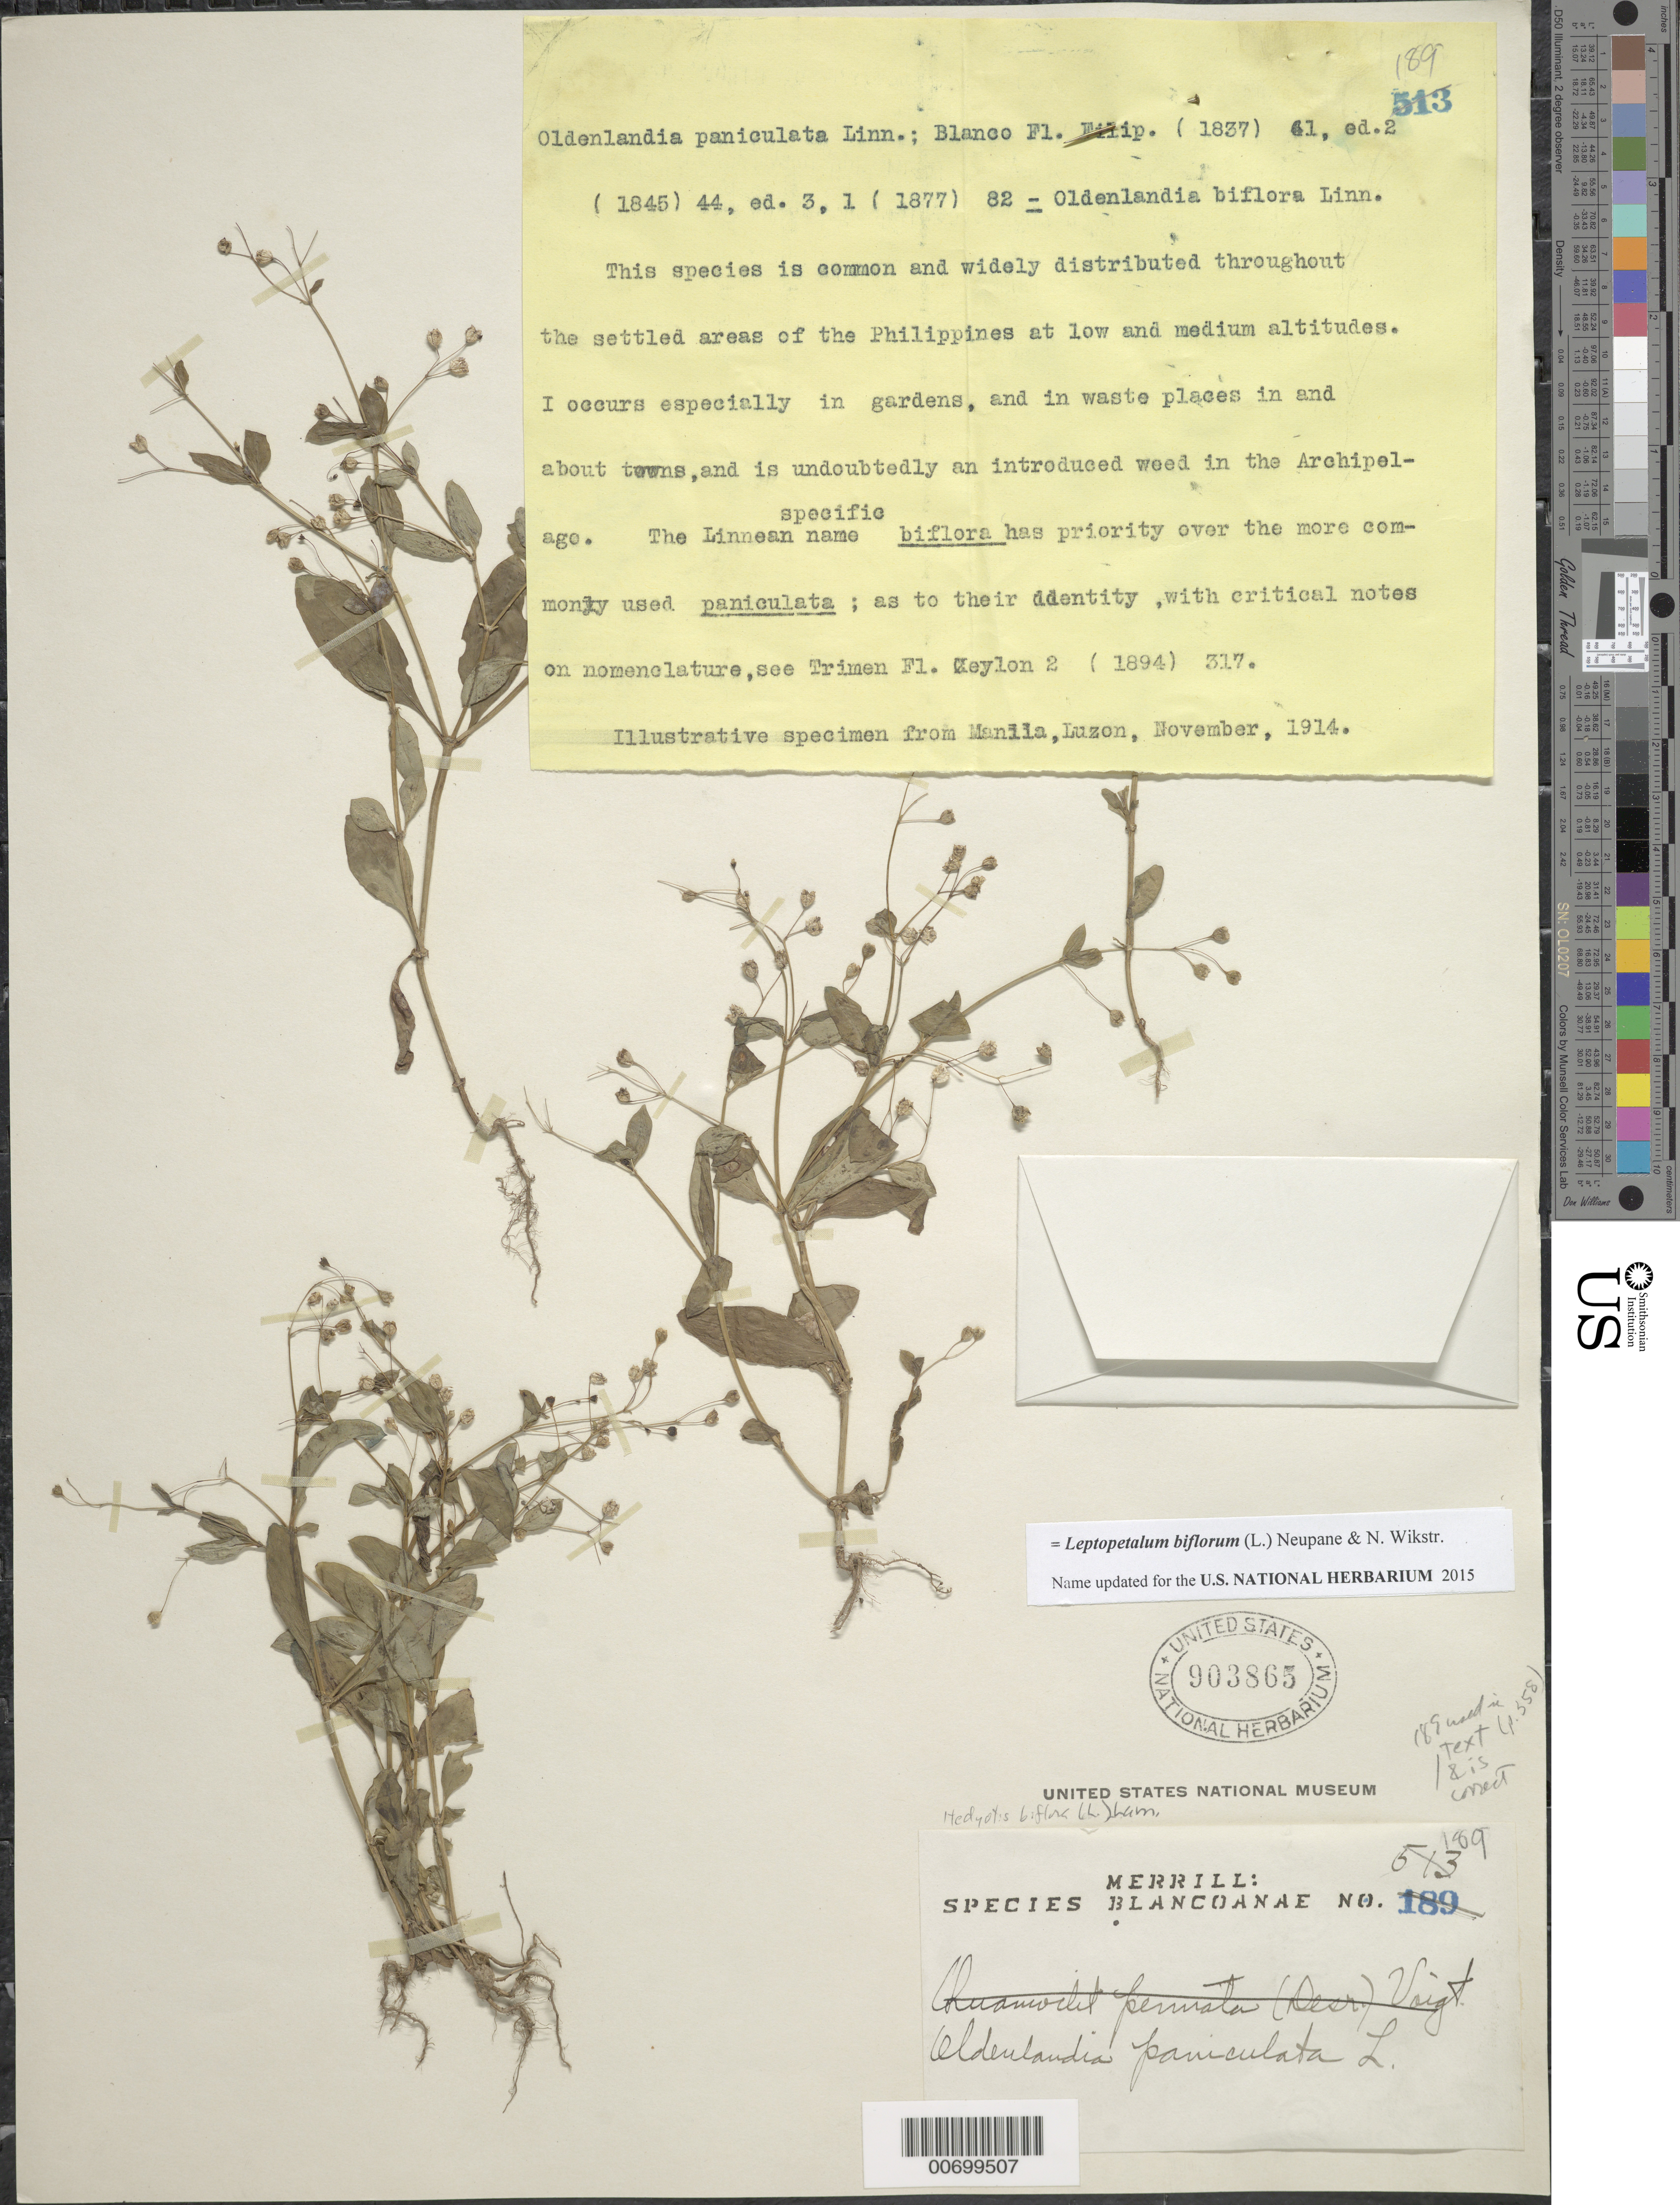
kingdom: Plantae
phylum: Tracheophyta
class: Magnoliopsida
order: Gentianales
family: Rubiaceae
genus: Leptopetalum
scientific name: Leptopetalum biflorum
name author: (L.) Neupane & N. Wikstr.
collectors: E. D. Merrill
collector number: Sp. Blancoan. 0189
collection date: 1914-11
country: Philippines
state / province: National Capital Region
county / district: Manila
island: Luzon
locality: Manila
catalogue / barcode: US 904190